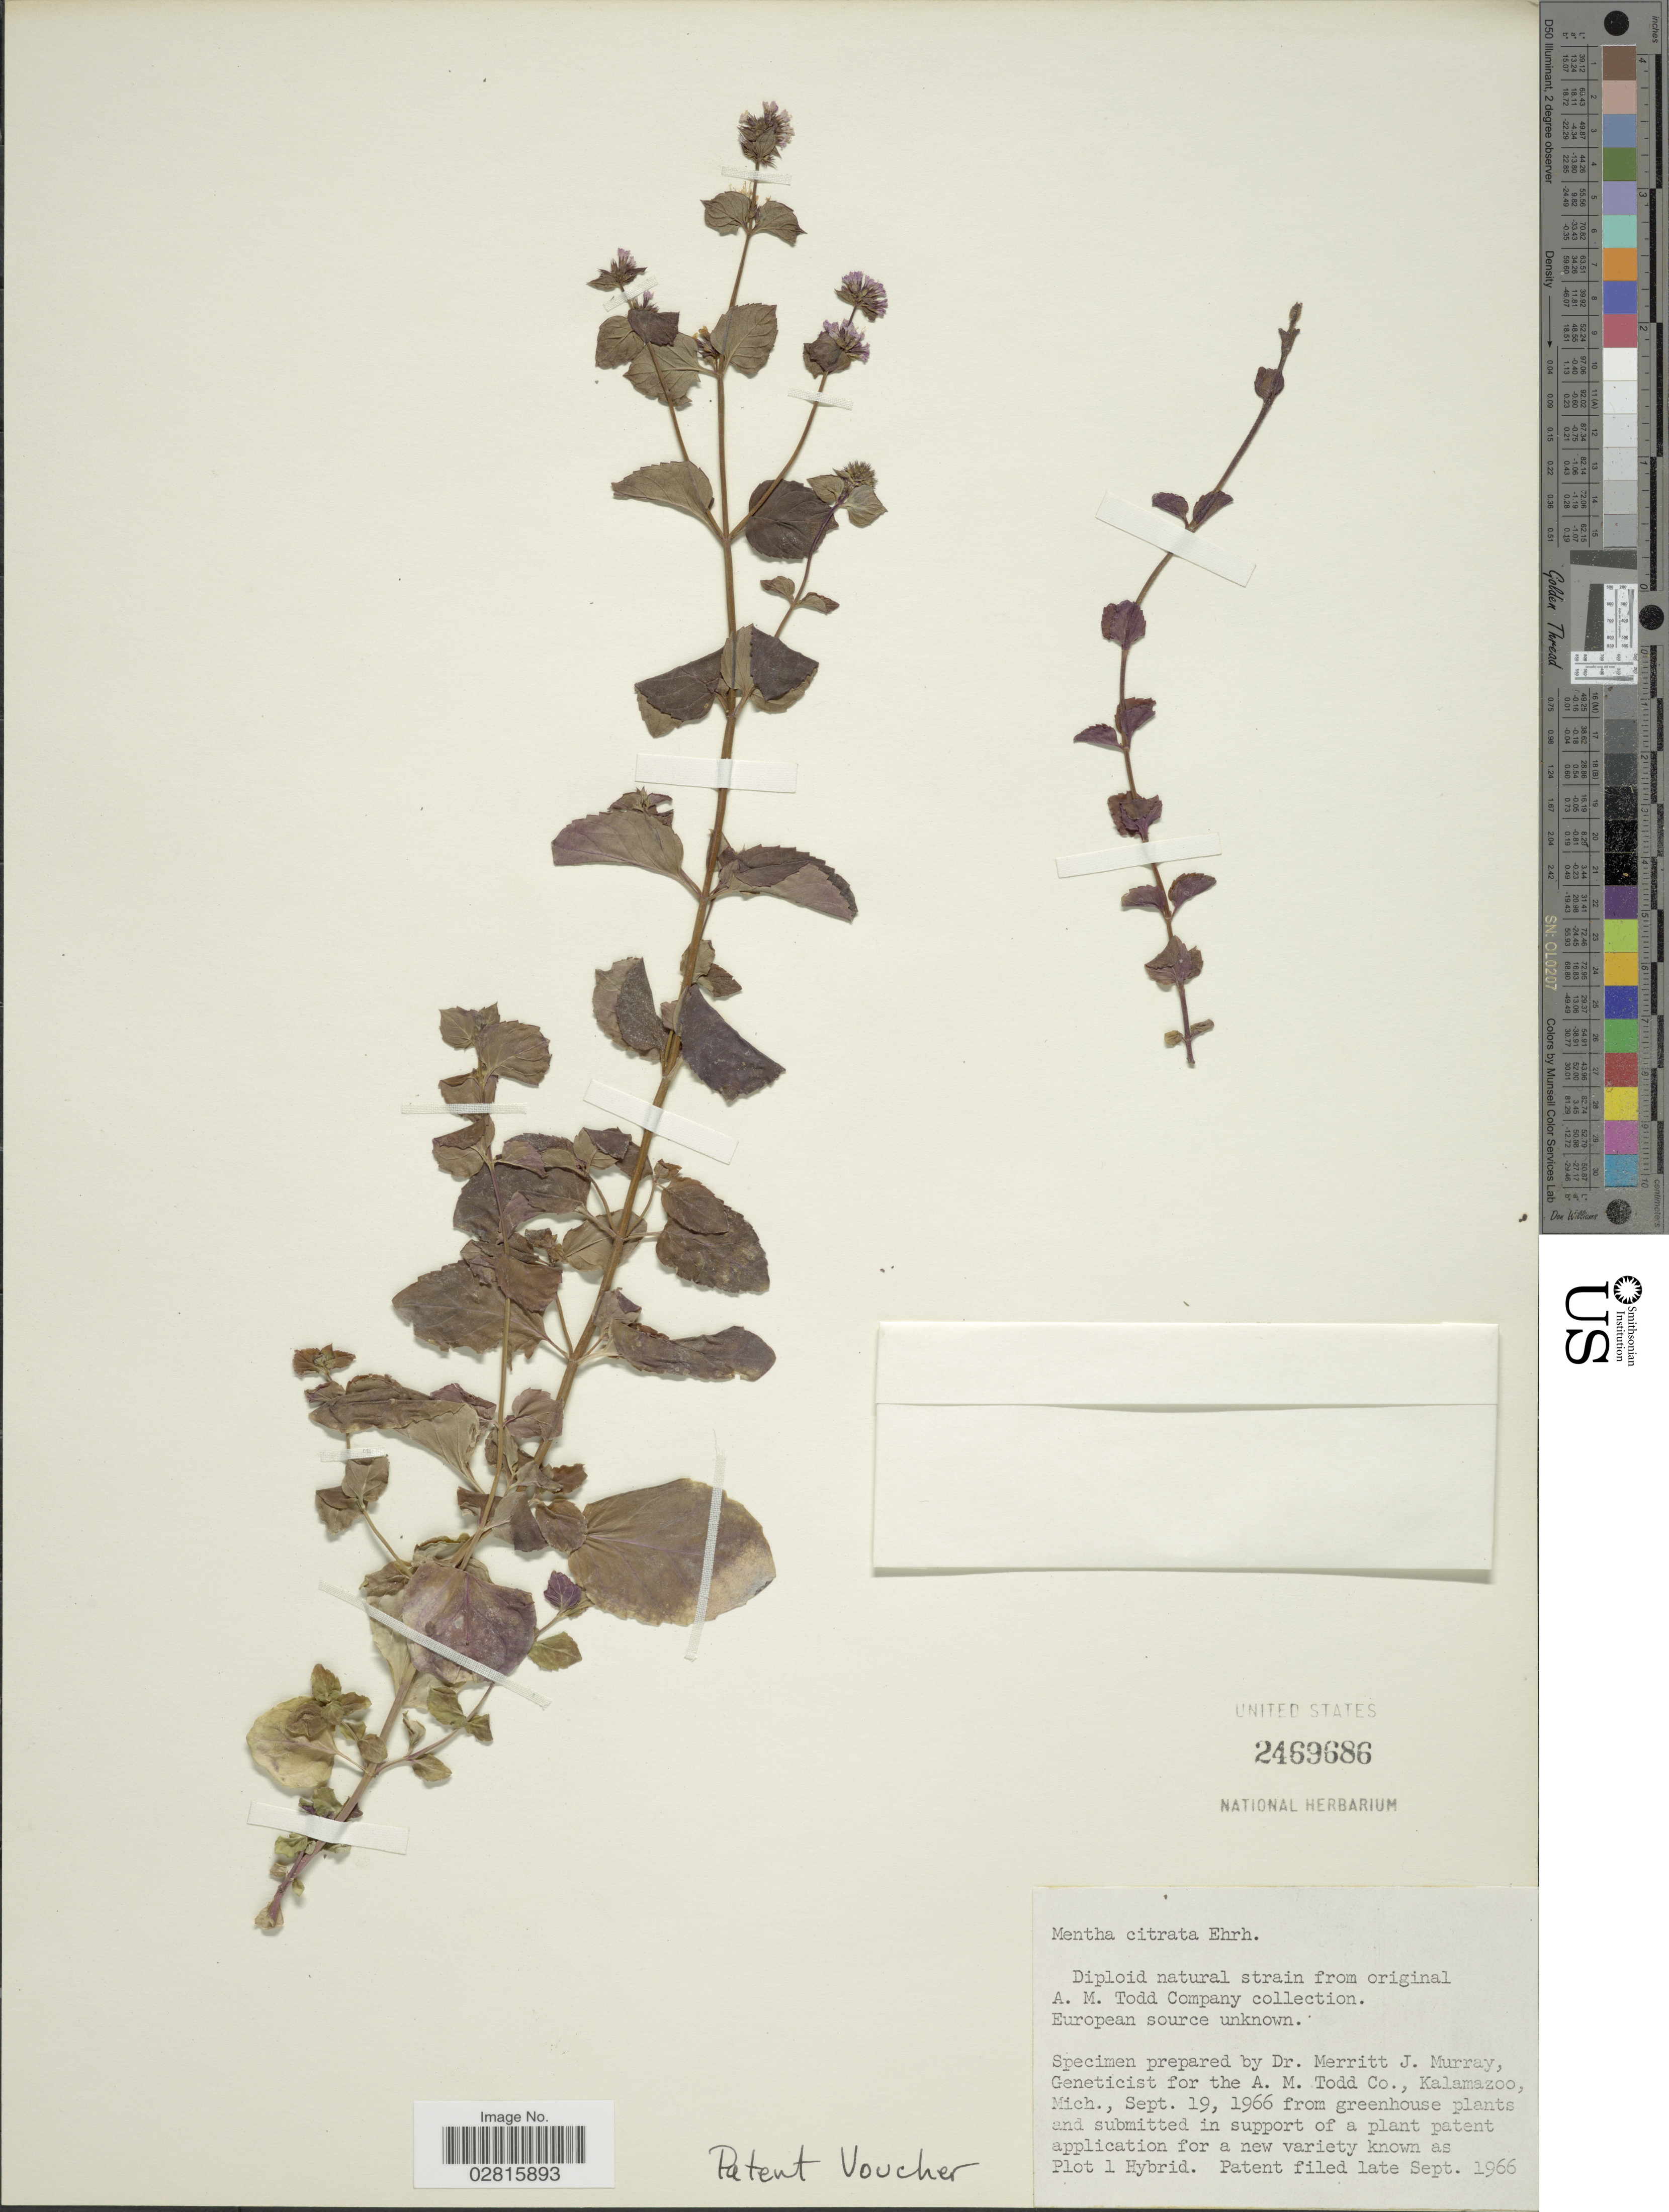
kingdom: Plantae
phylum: Tracheophyta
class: Magnoliopsida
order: Lamiales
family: Lamiaceae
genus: Mentha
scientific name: Mentha citrata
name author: Ehrh.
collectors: M. Murray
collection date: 1966-09-19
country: United States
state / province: Michigan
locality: A.M. Todd Co., Kalamazoo, Mich.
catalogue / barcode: US 2469686